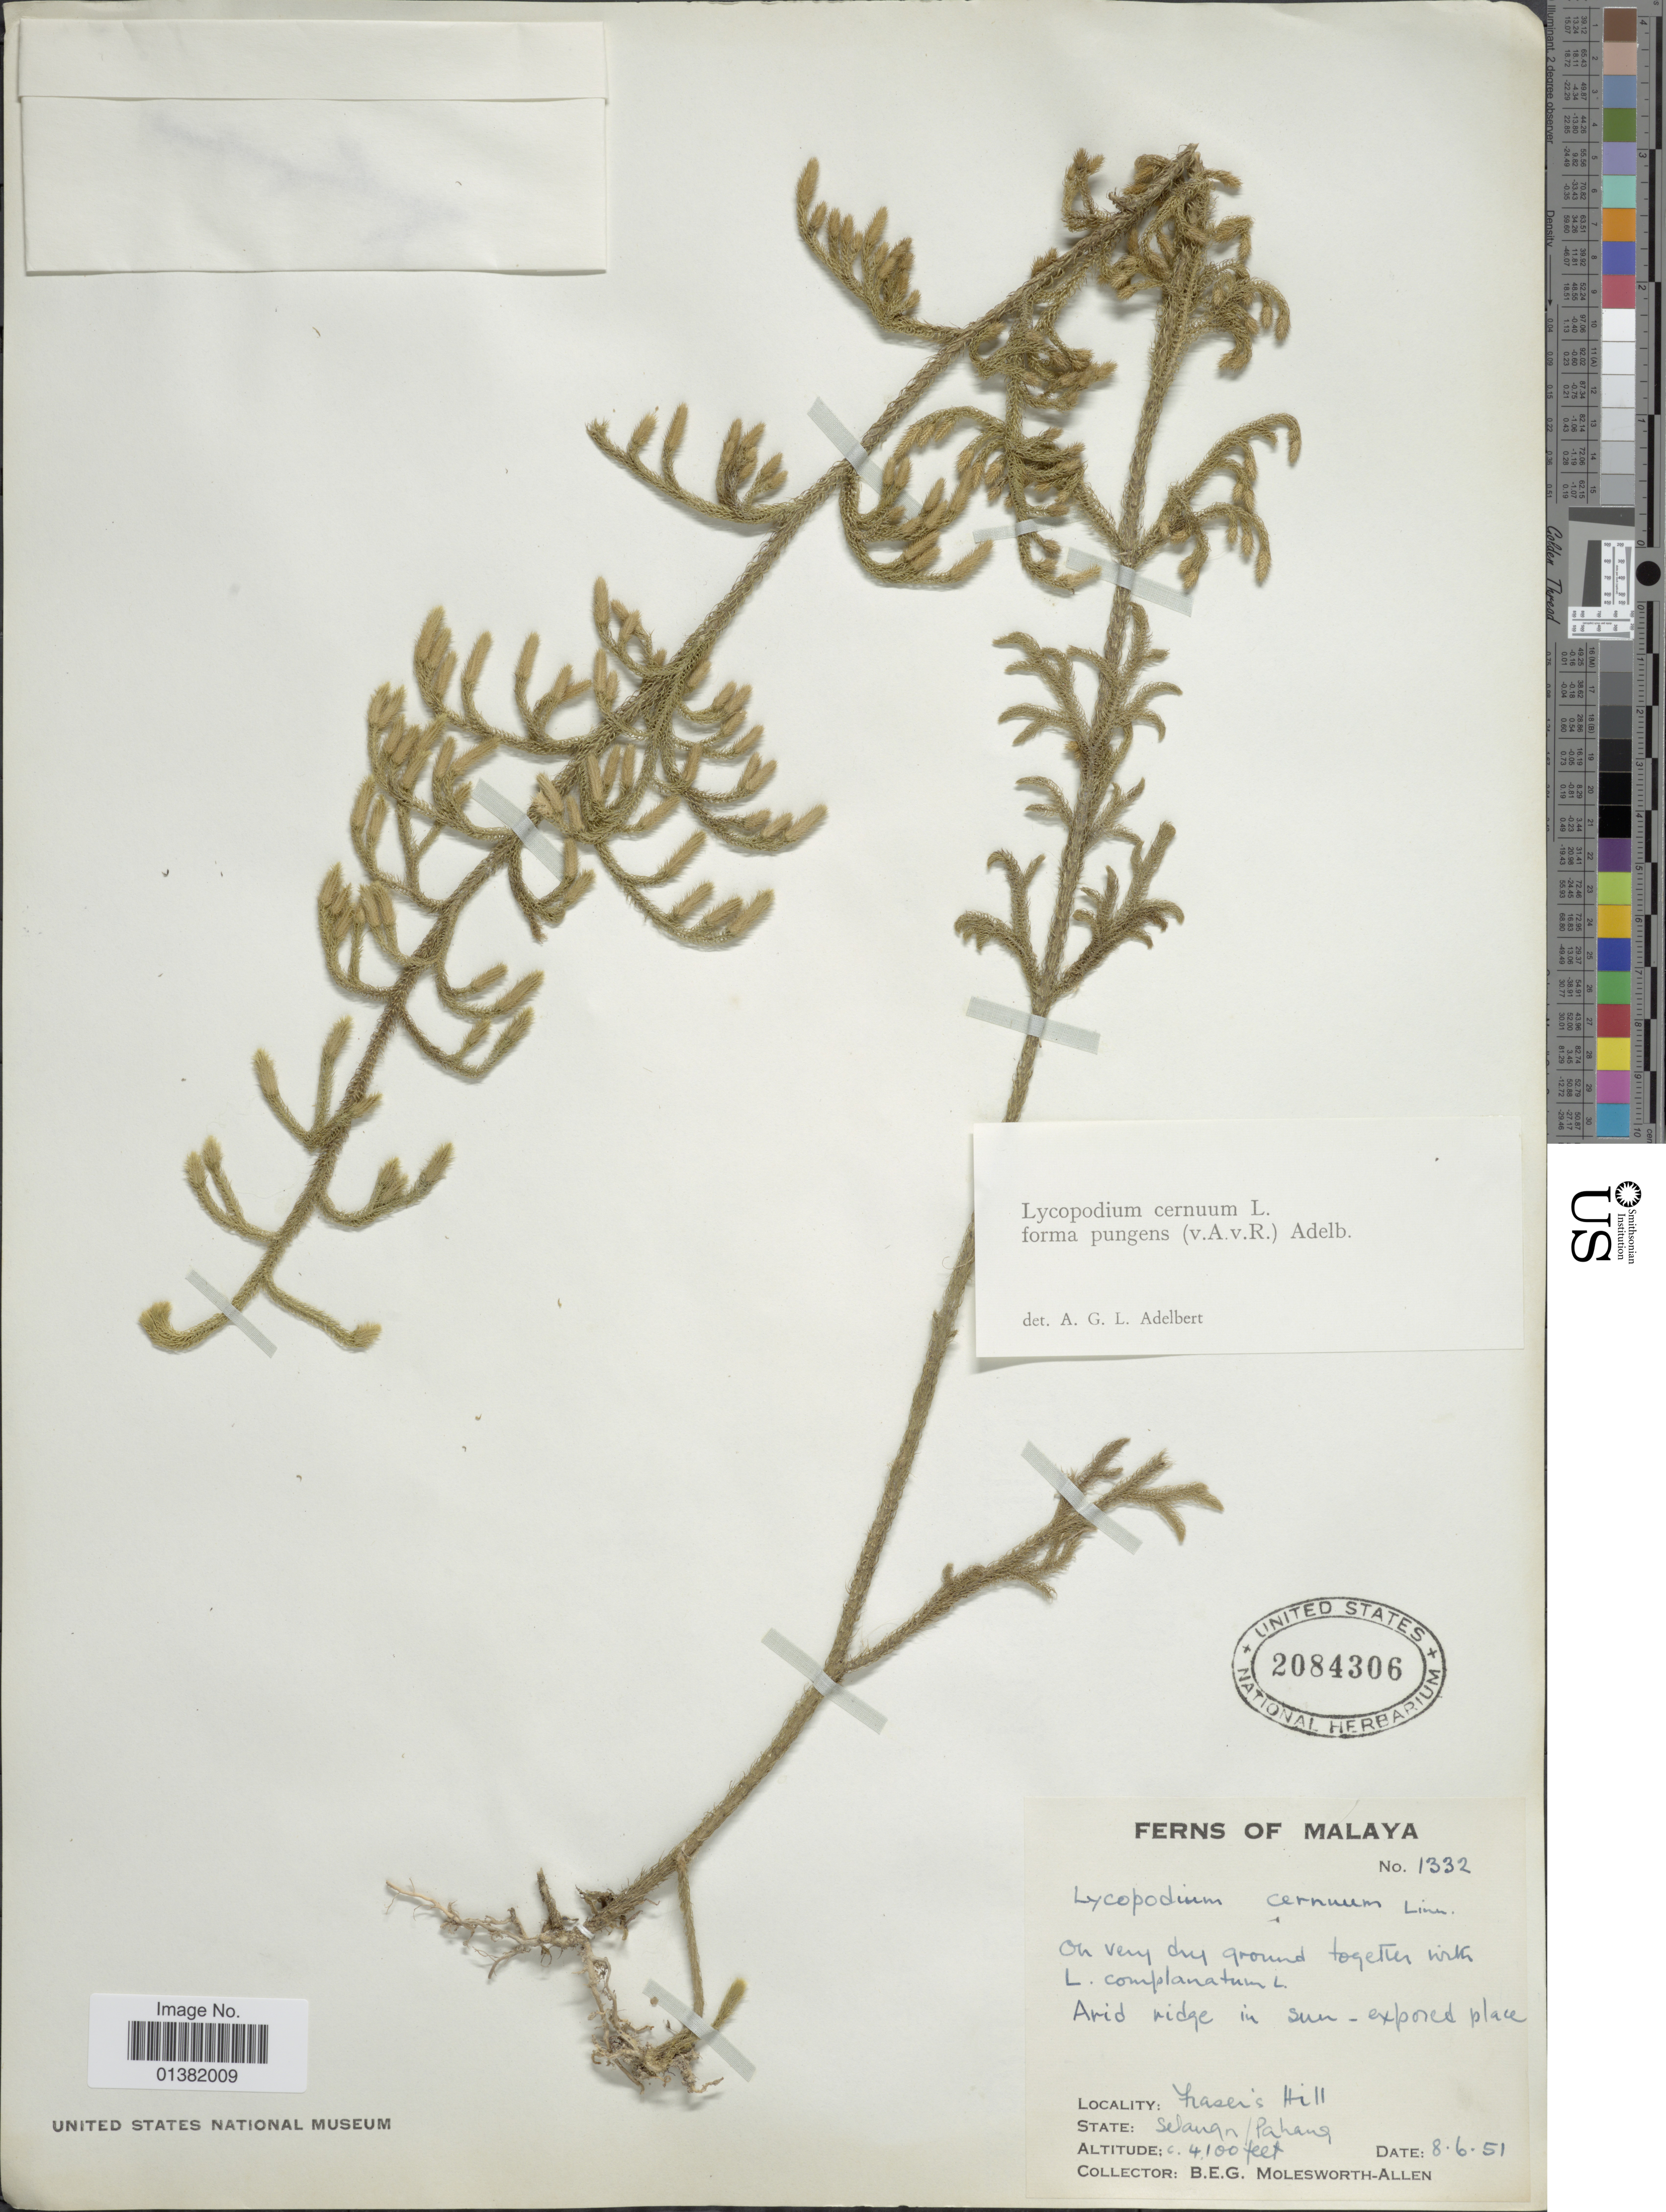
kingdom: Plantae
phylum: Tracheophyta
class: Lycopodiopsida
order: Lycopodiales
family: Lycopodiaceae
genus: Palhinhaea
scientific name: Palhinhaea cernua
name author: (L.) Vasc. & Franco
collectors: B. E. G. Molesworth-Allen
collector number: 1332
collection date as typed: Transcribed d/m/y: 8/6/51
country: Malaysia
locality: Fraser's Hill [Bukit Fraser], Selangor/Pahang, Malaya.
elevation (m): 1250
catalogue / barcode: US 2084306